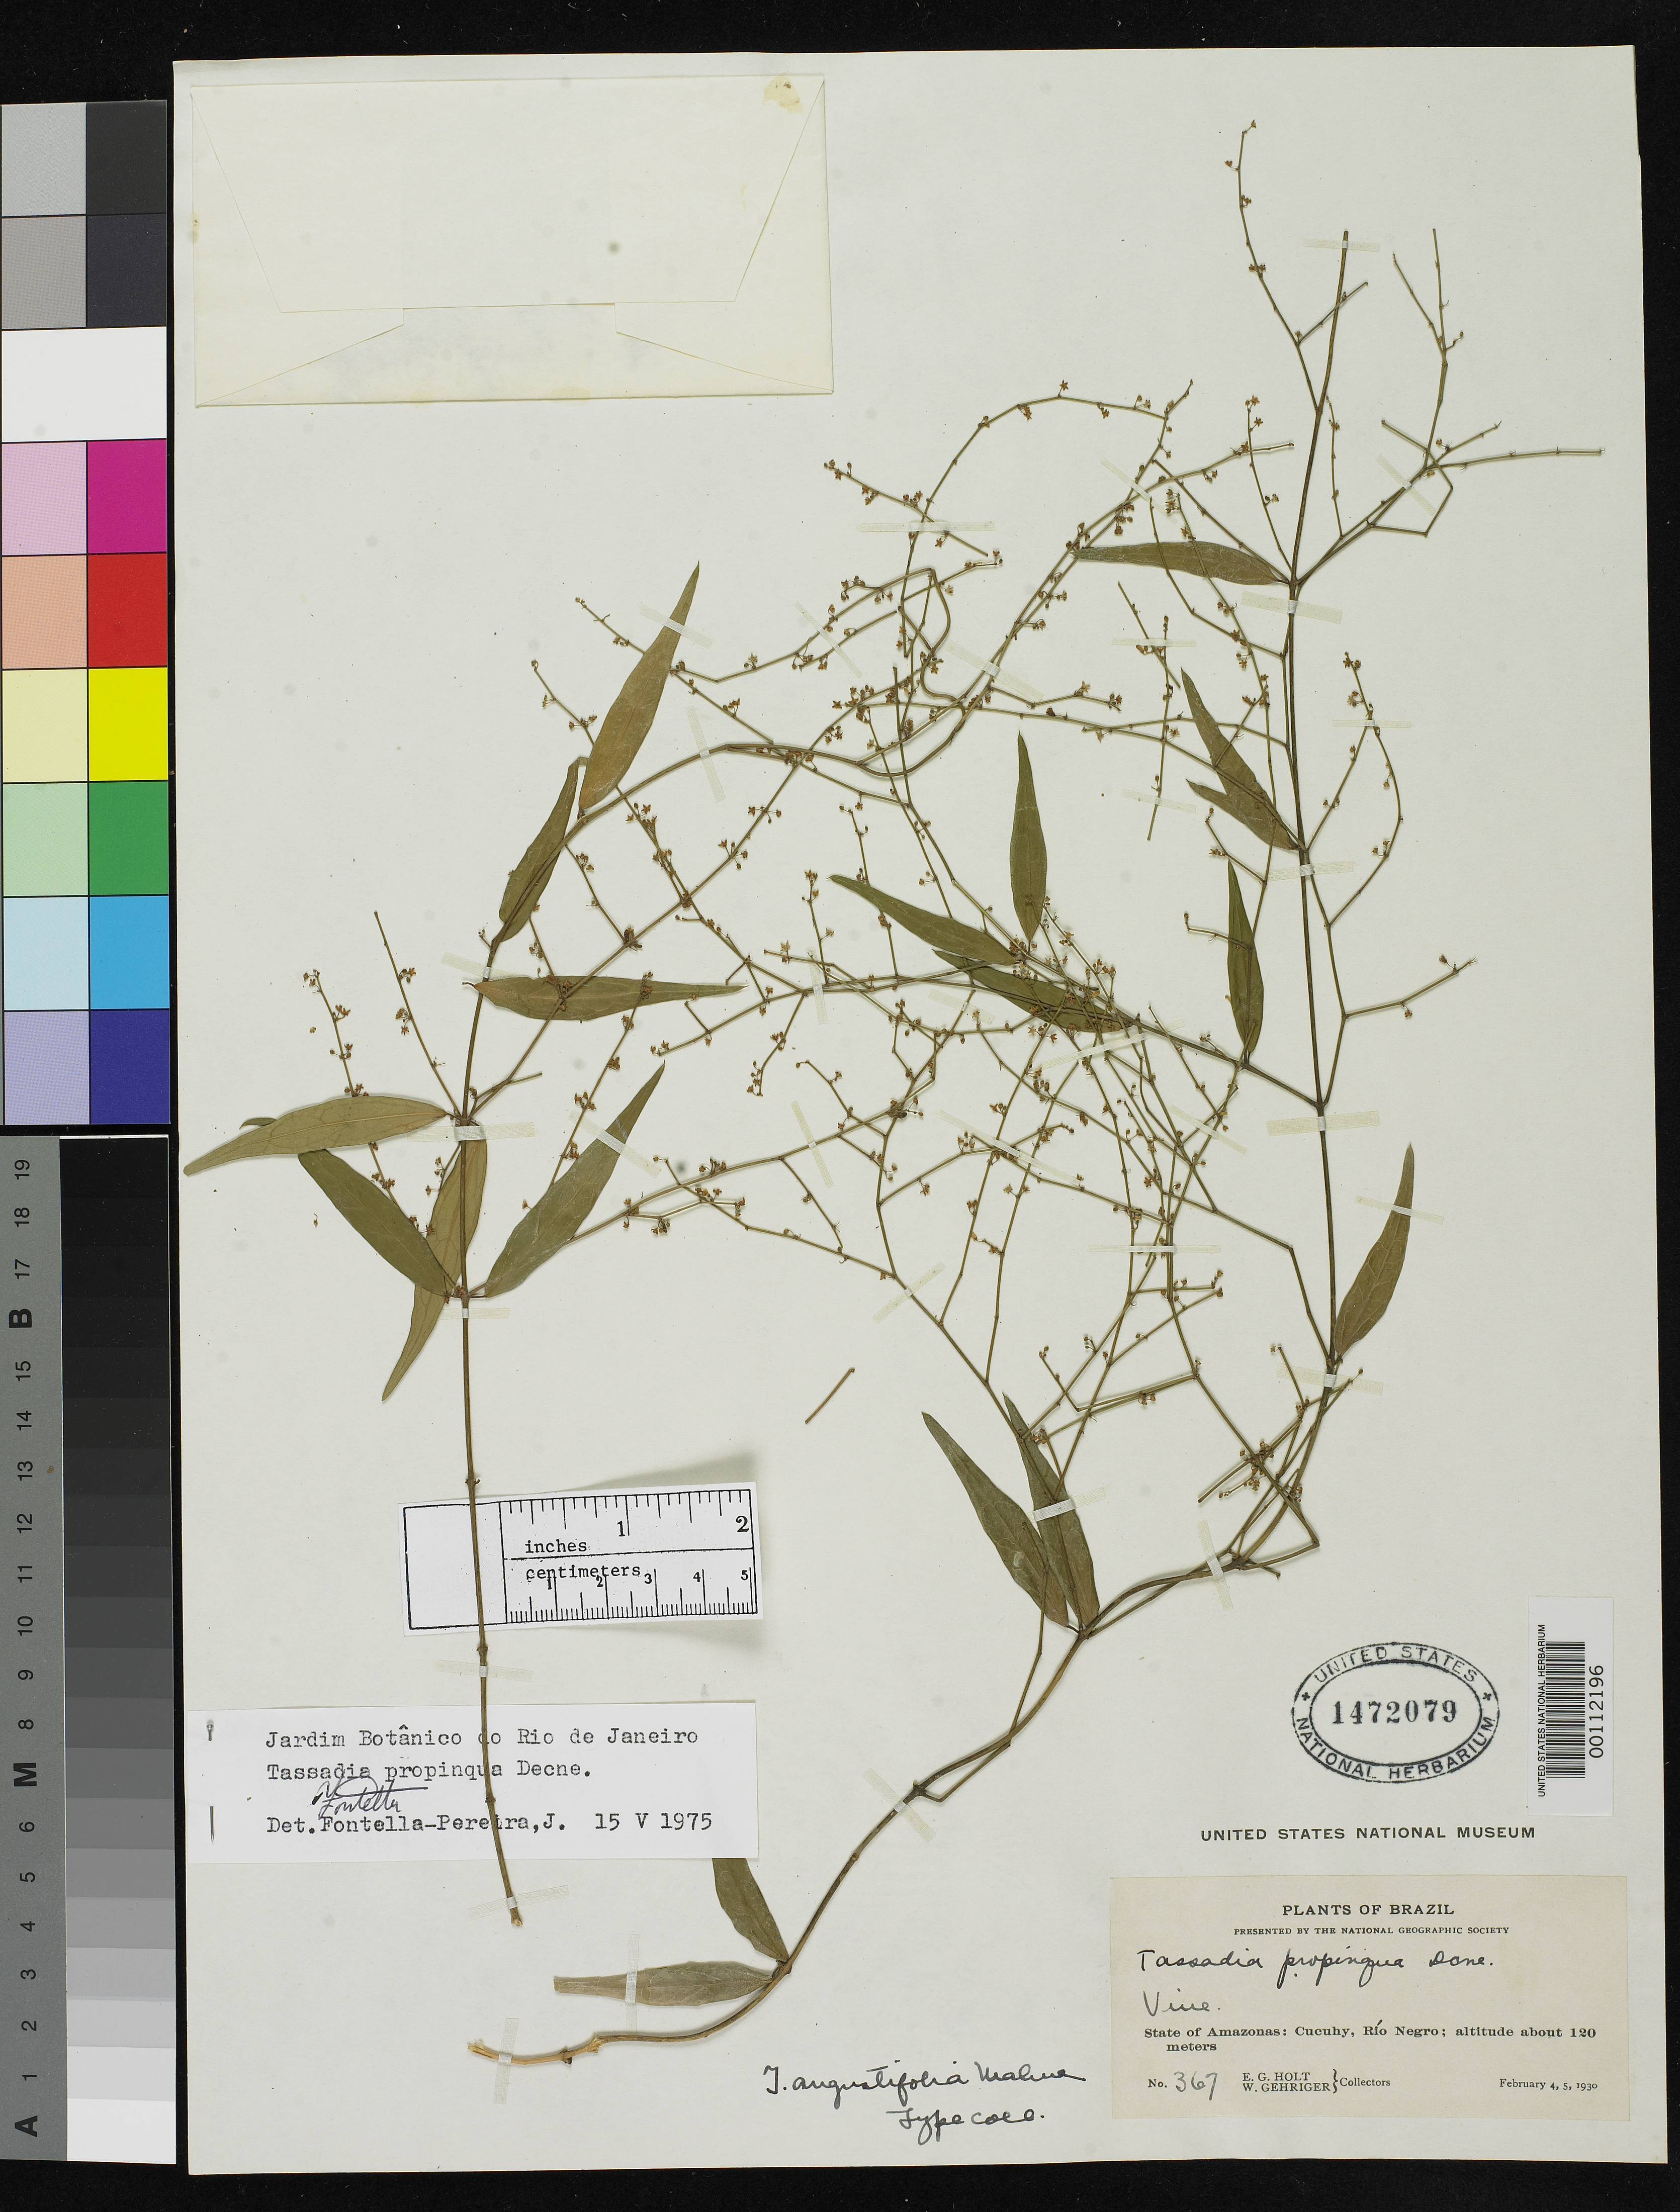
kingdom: Plantae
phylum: Tracheophyta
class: Magnoliopsida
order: Gentianales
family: Apocynaceae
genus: Tassadia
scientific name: Tassadia angustifolia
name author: Malme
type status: Isotype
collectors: E. Holt & W. Gehriger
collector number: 367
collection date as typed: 04 Feb 1930 to 05 Feb 1930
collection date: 1930-02-04/1930-02-05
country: Brazil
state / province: Amazonas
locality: Cucuhy, Rio Negro.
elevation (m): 120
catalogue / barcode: US 1472079